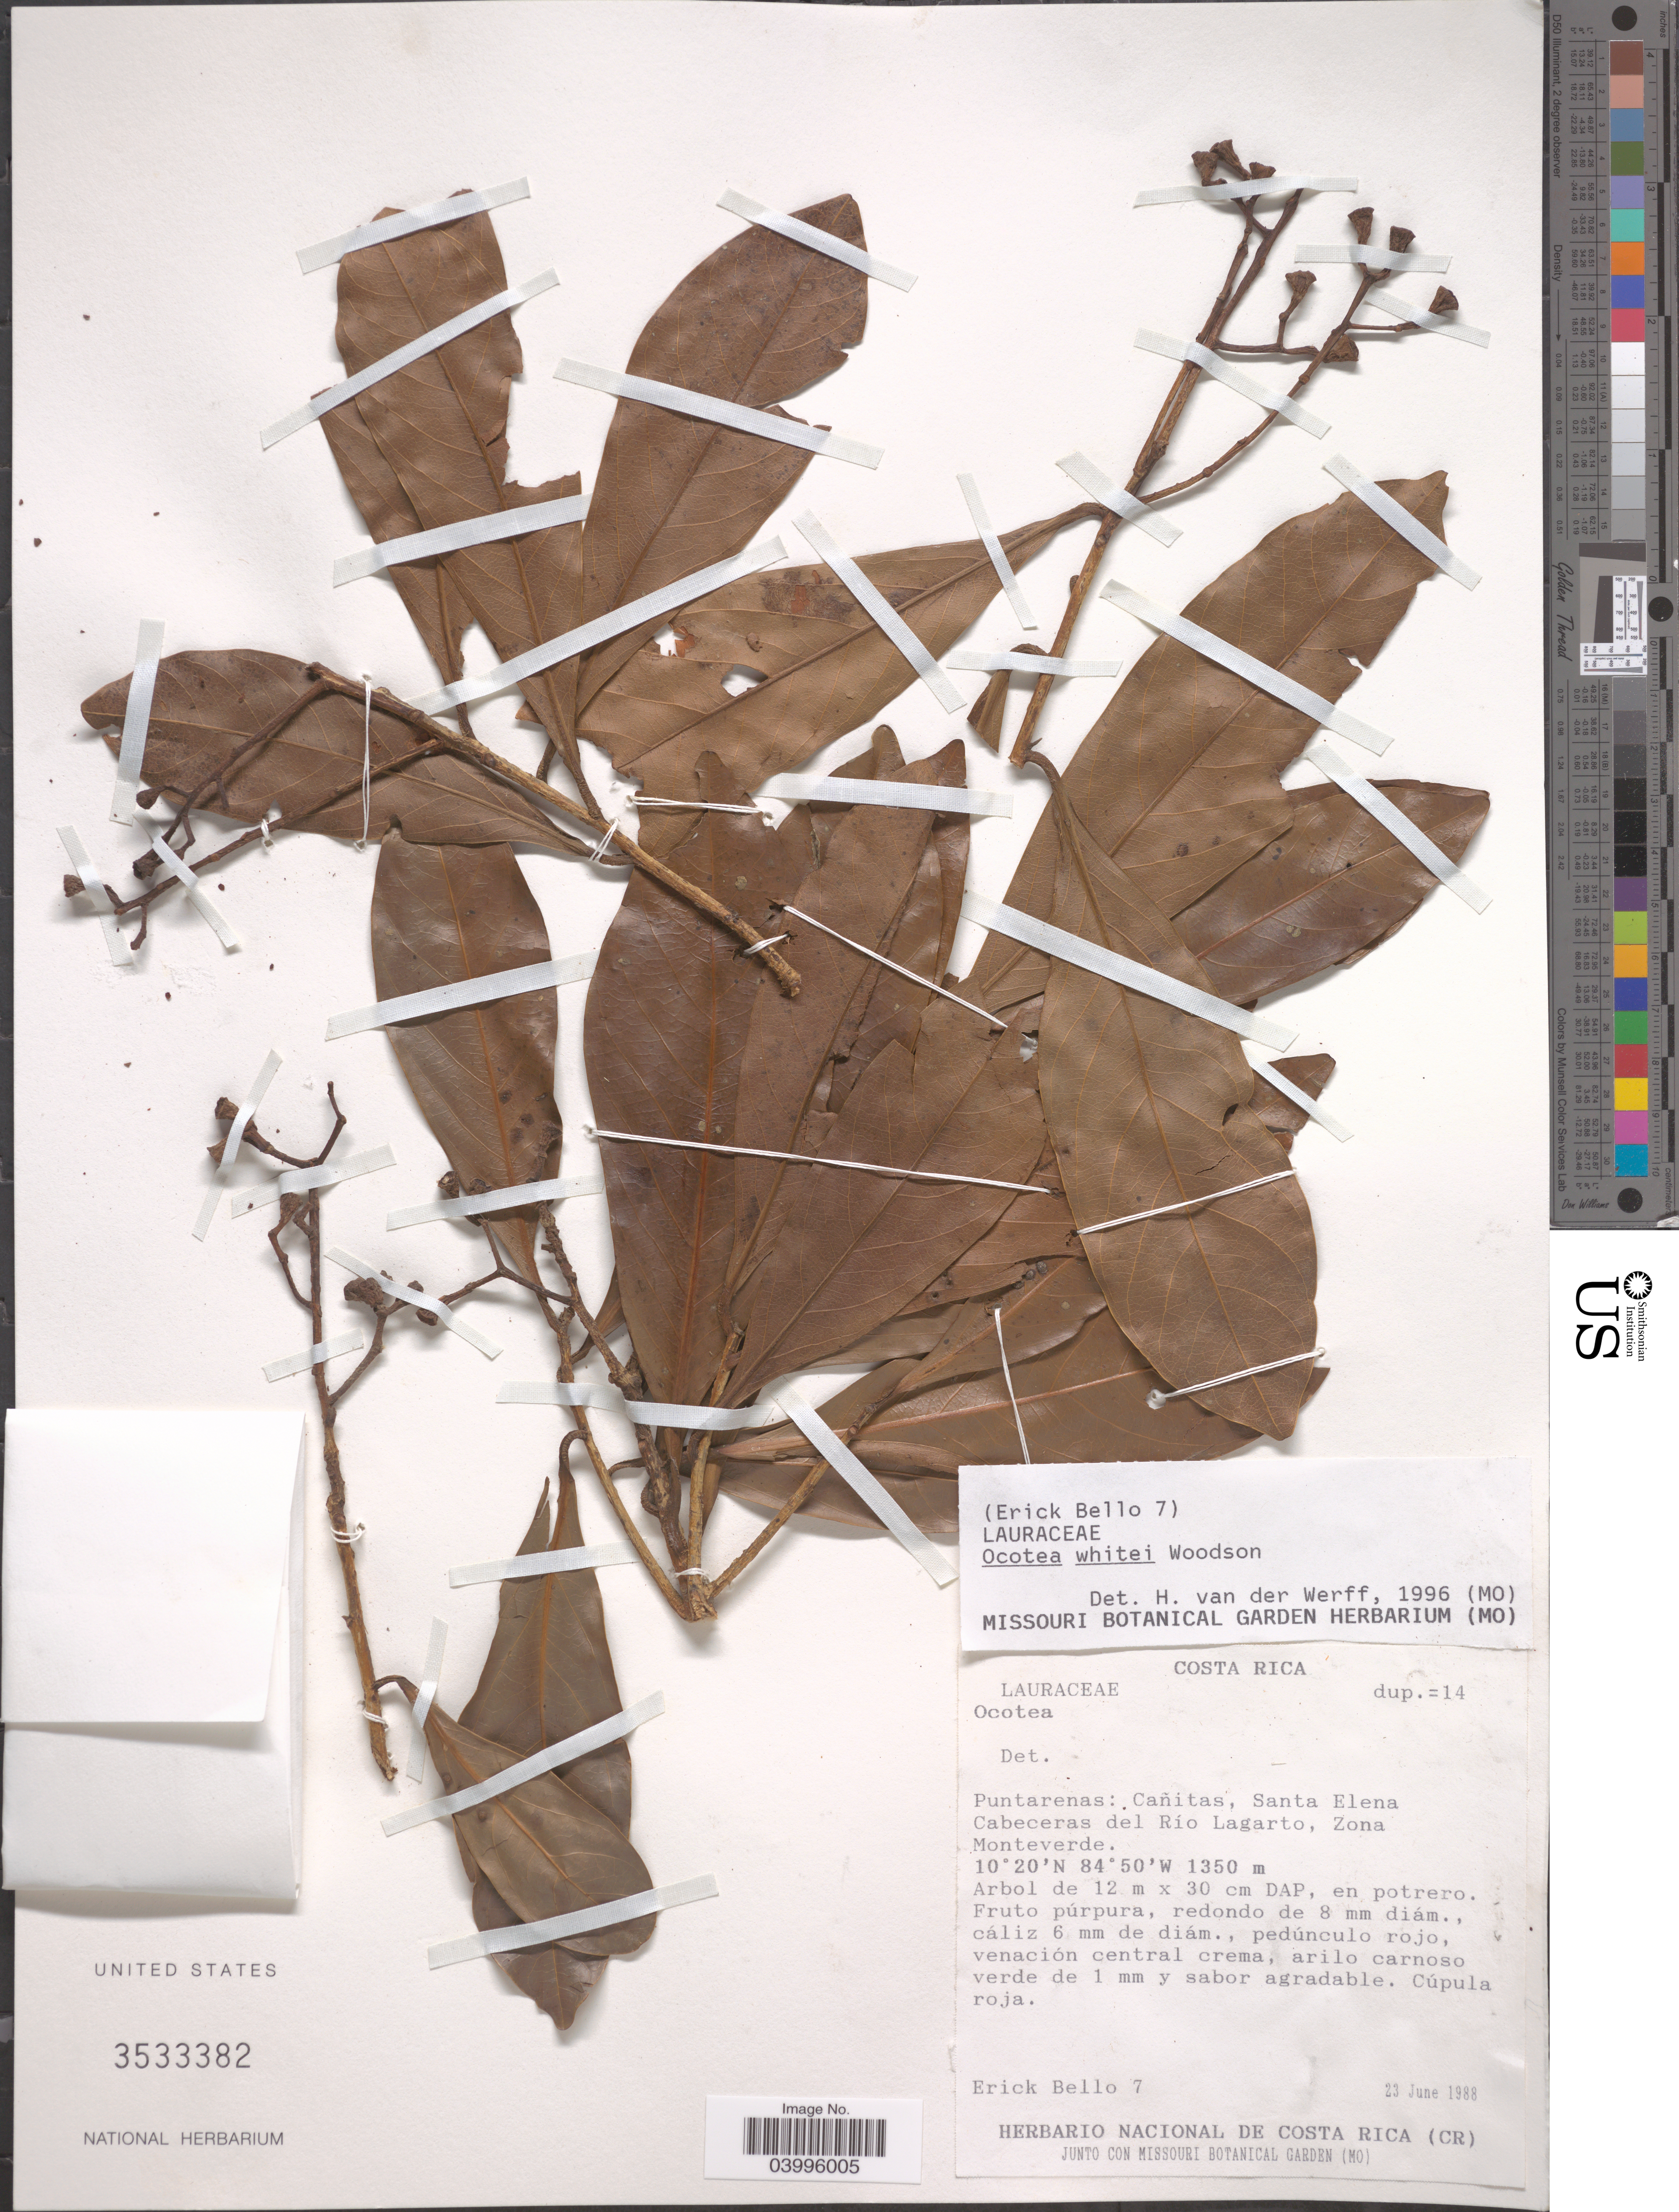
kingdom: Plantae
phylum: Tracheophyta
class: Magnoliopsida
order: Laurales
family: Lauraceae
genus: Ocotea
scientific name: Ocotea whitei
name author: Woodson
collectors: E. Bello C.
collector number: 7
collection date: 1988-06-23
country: Costa Rica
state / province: Puntarenas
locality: Cañitas, Santa Elena. Cabeceras del Río Lagarto, Zona Monteverde.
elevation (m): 1350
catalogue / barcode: US 3533382